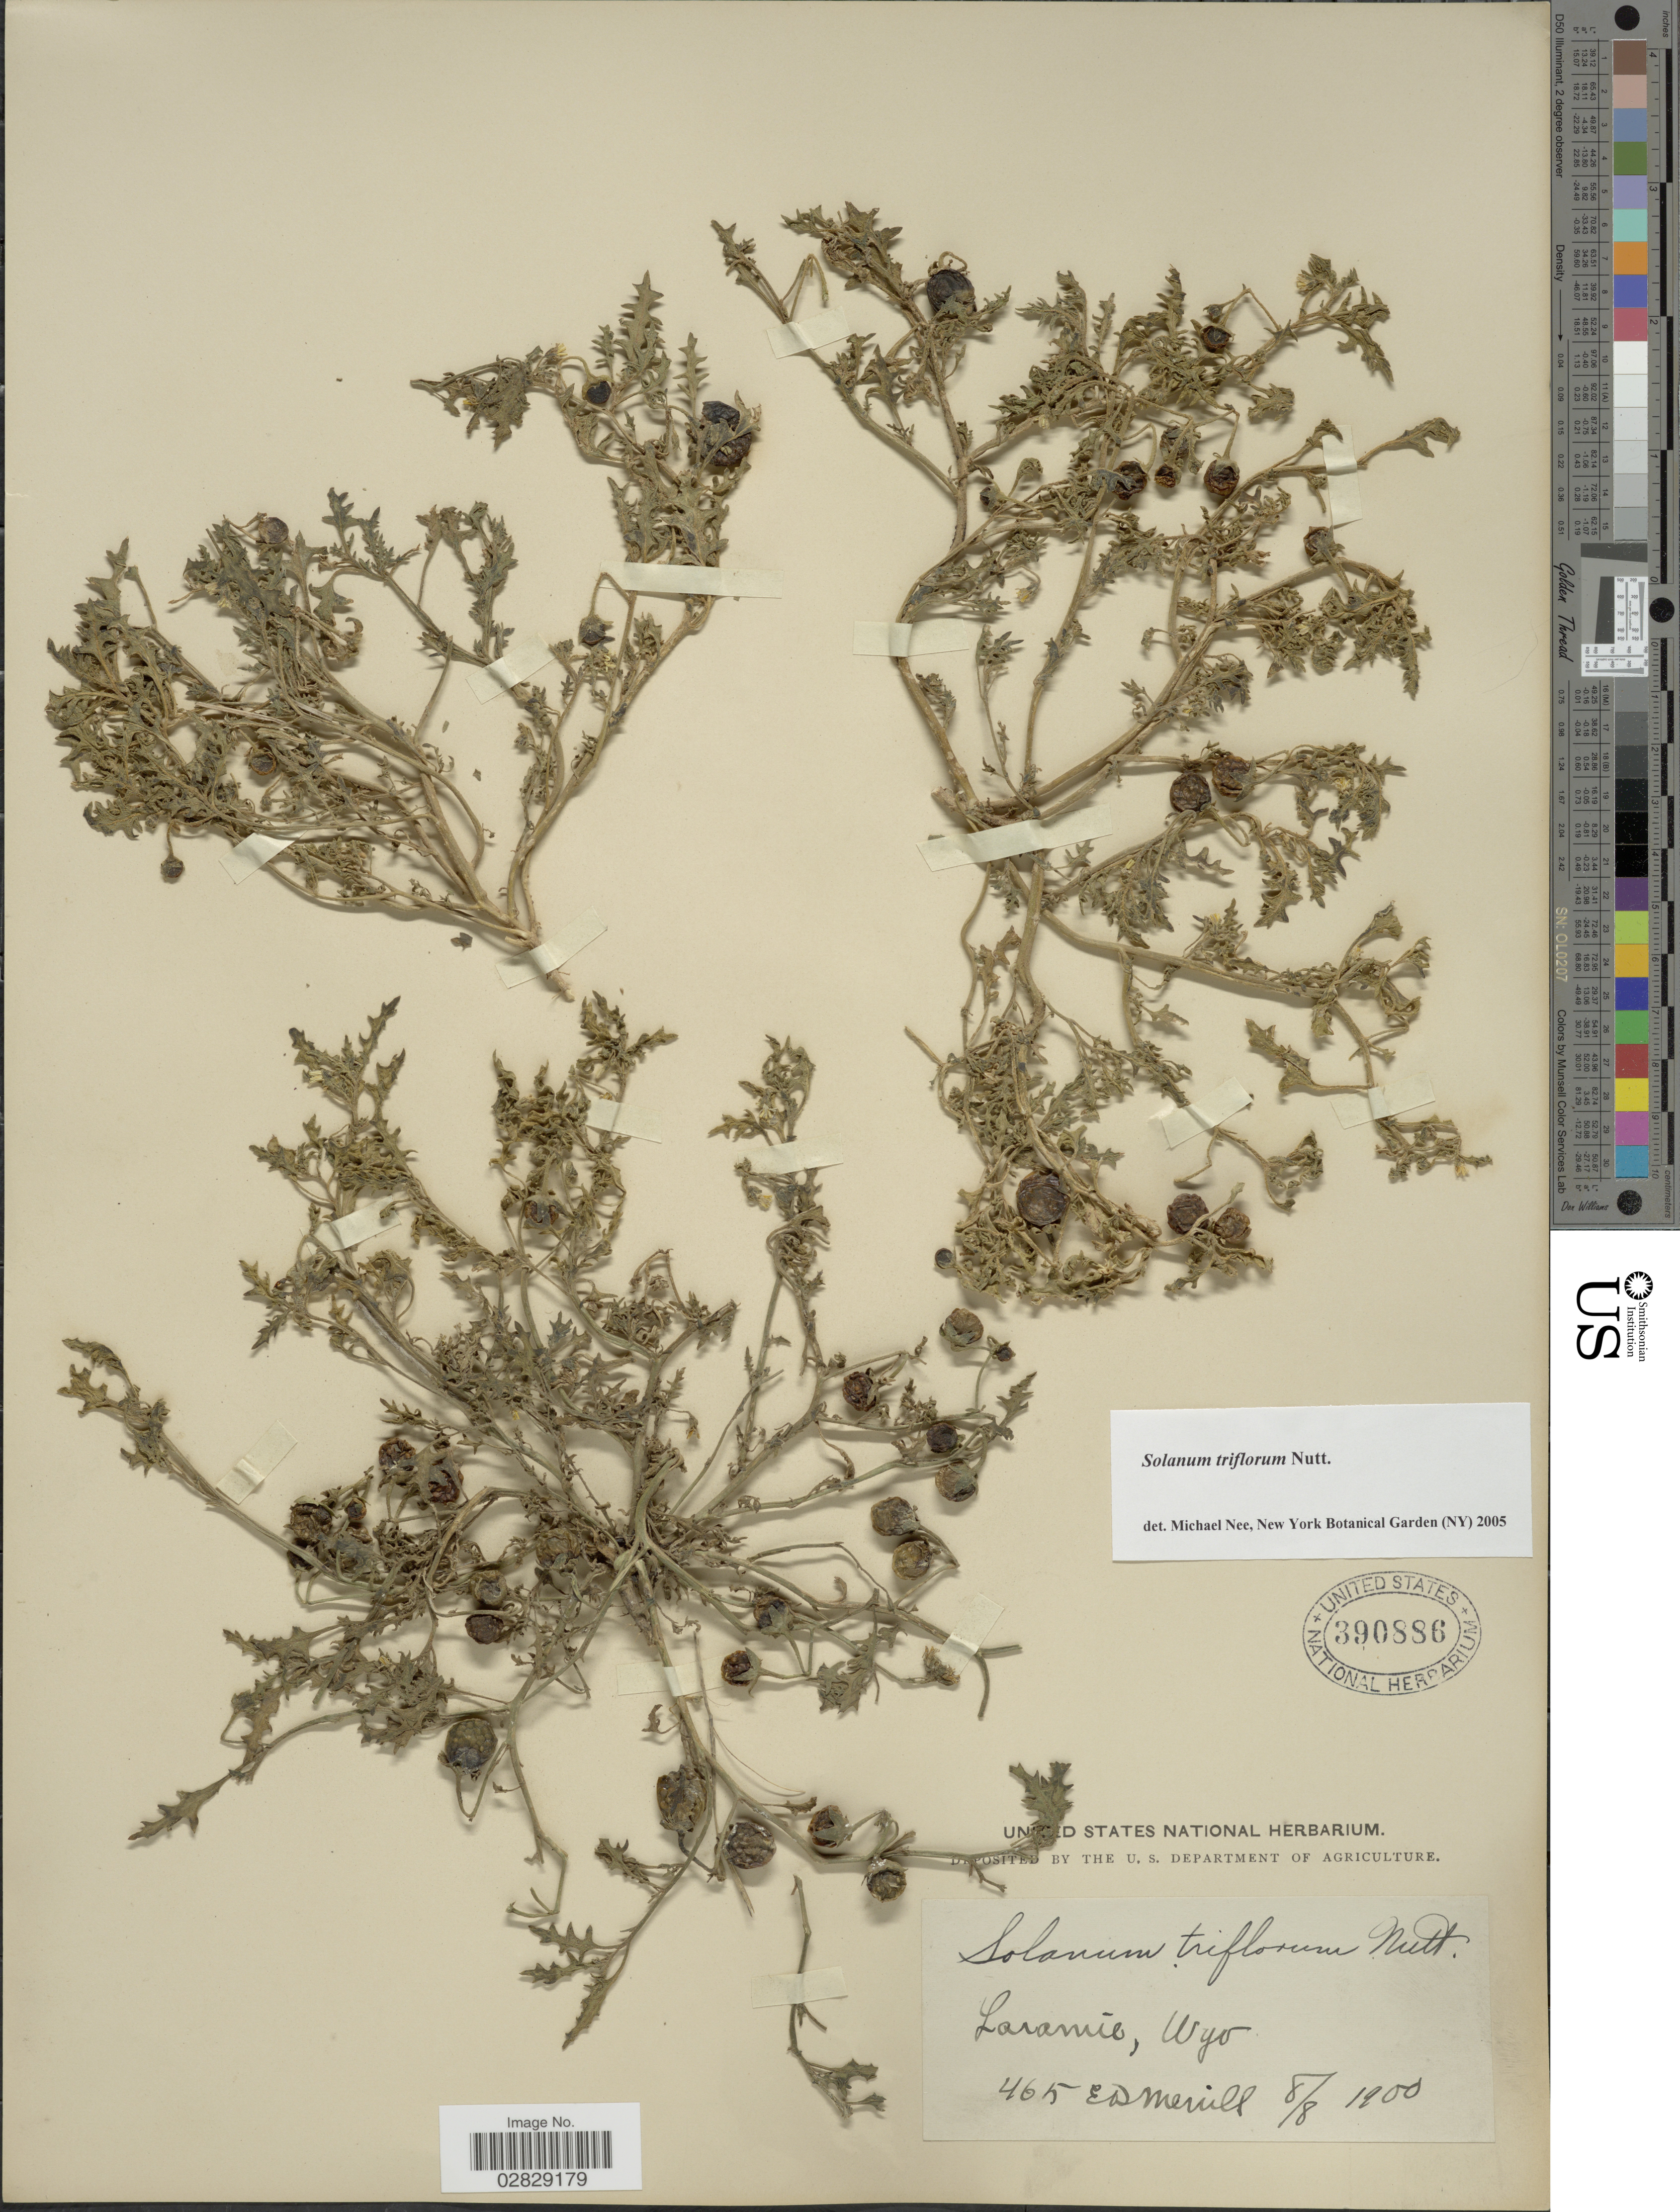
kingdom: Plantae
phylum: Tracheophyta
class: Magnoliopsida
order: Solanales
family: Solanaceae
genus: Solanum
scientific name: Solanum triflorum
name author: Nutt.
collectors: E. D. Merrill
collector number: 465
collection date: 1900-08-08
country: United States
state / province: Wyoming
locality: Laramie.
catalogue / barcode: US 390886